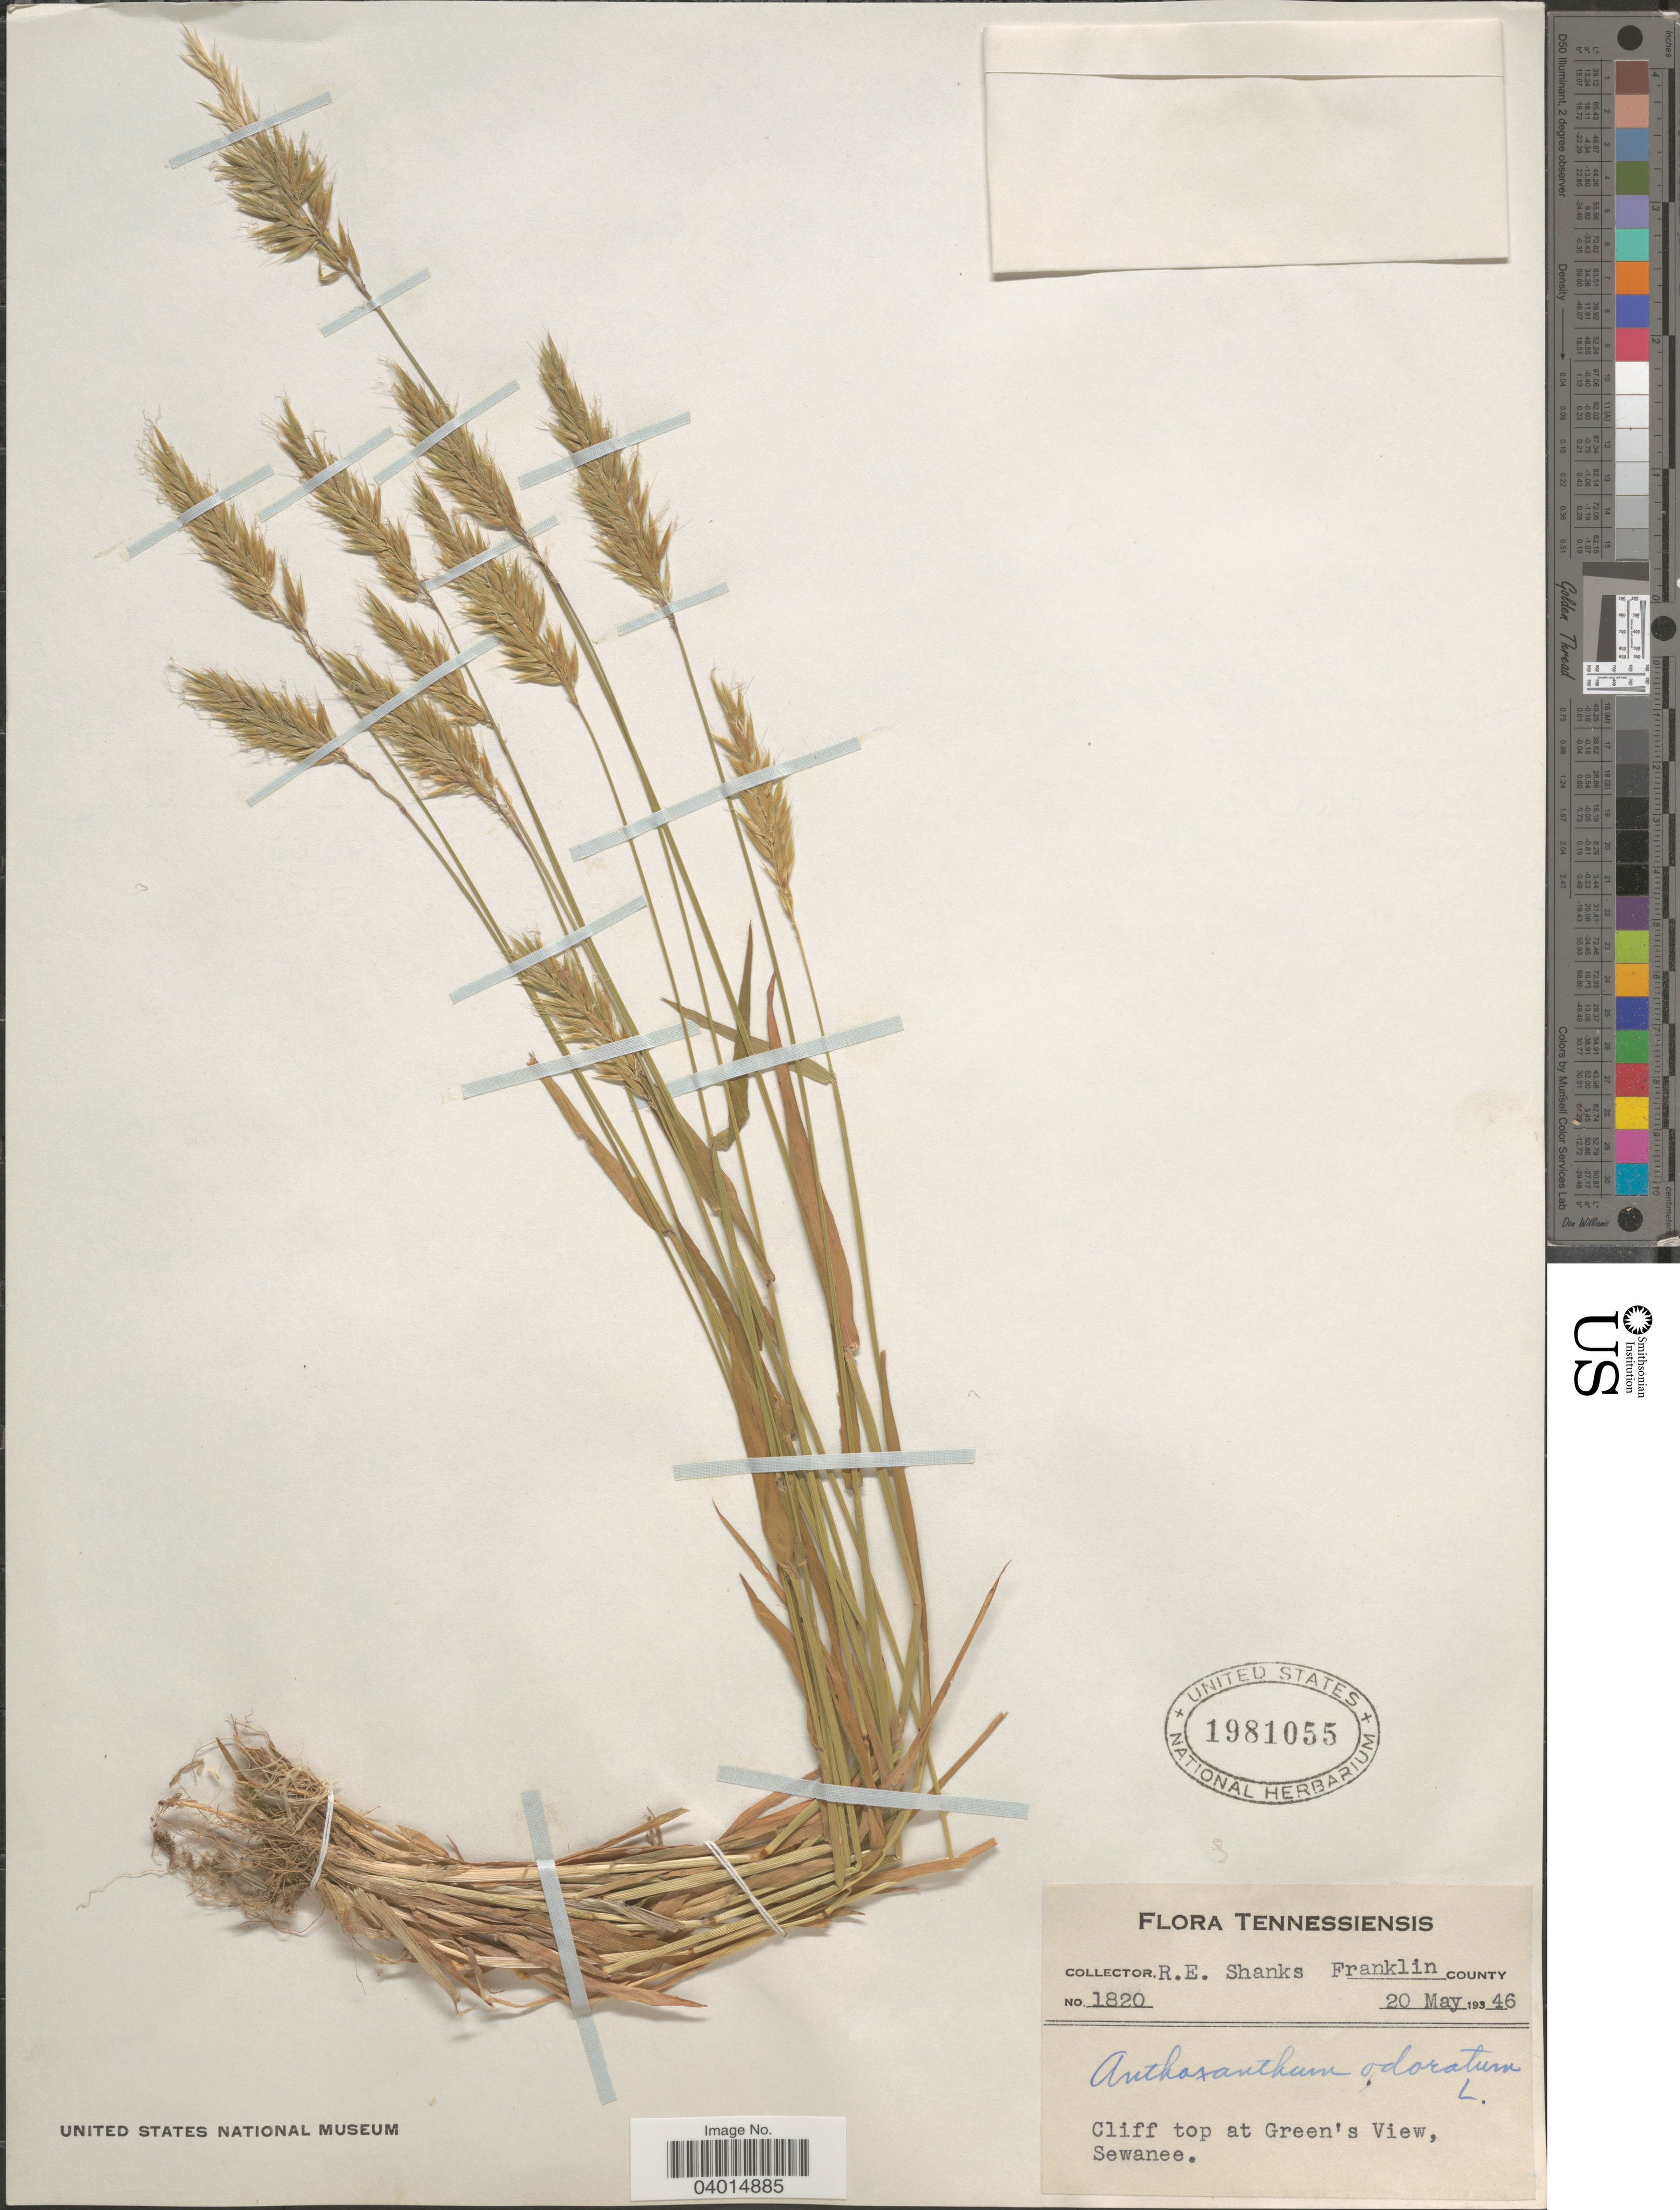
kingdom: Plantae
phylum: Tracheophyta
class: Liliopsida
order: Poales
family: Poaceae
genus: Anthoxanthum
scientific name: Anthoxanthum odoratum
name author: L.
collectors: R. Shanks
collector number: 1820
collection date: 1946-05-20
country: United States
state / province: Tennessee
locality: Franklin County. Cliff top at Green's View, Sewanee.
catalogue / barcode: US 1981055